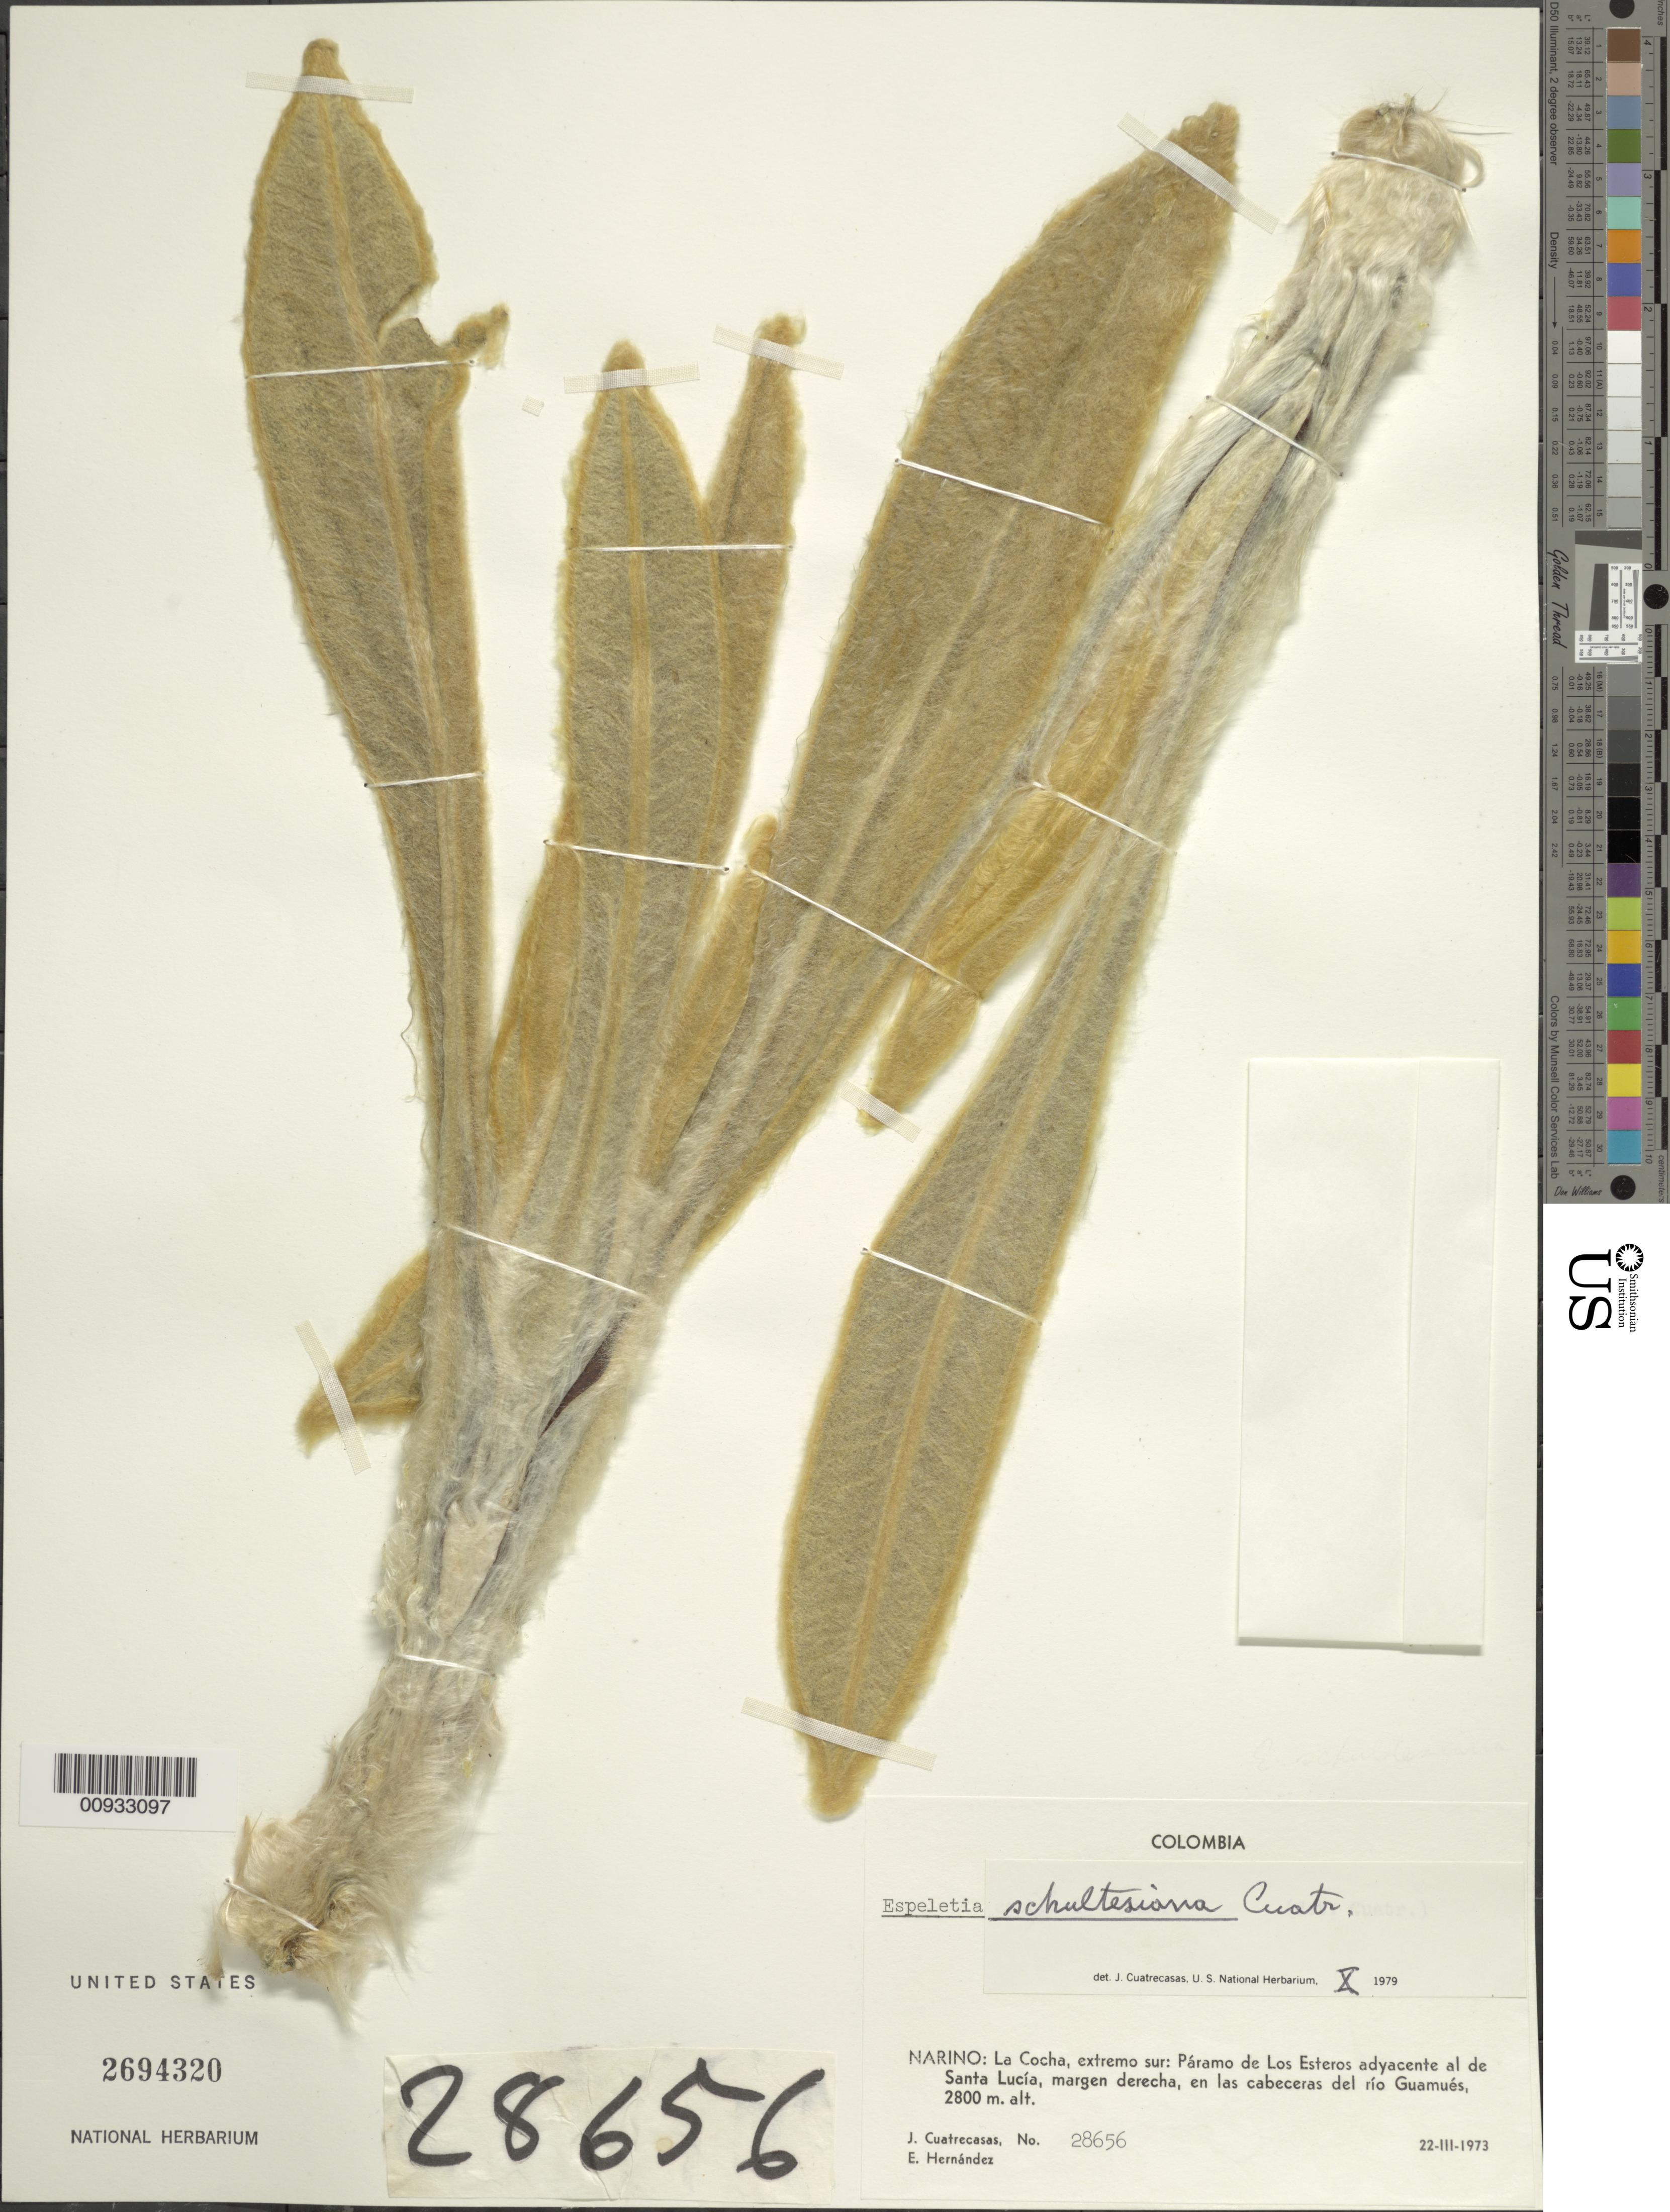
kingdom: Plantae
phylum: Tracheophyta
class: Magnoliopsida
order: Asterales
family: Asteraceae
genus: Espeletia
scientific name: Espeletia schultesiana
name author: Cuatrec.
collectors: J. Cuatrecasas & E. Hernández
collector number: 28656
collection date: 1973-03-22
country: Colombia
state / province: Nariño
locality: La Cocha, extremo sur, Paramo de Los Esteros adyacente al de Santa Lucia, margen derecha, en las cabeceras del rio Guamues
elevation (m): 2800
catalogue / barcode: US 2694320